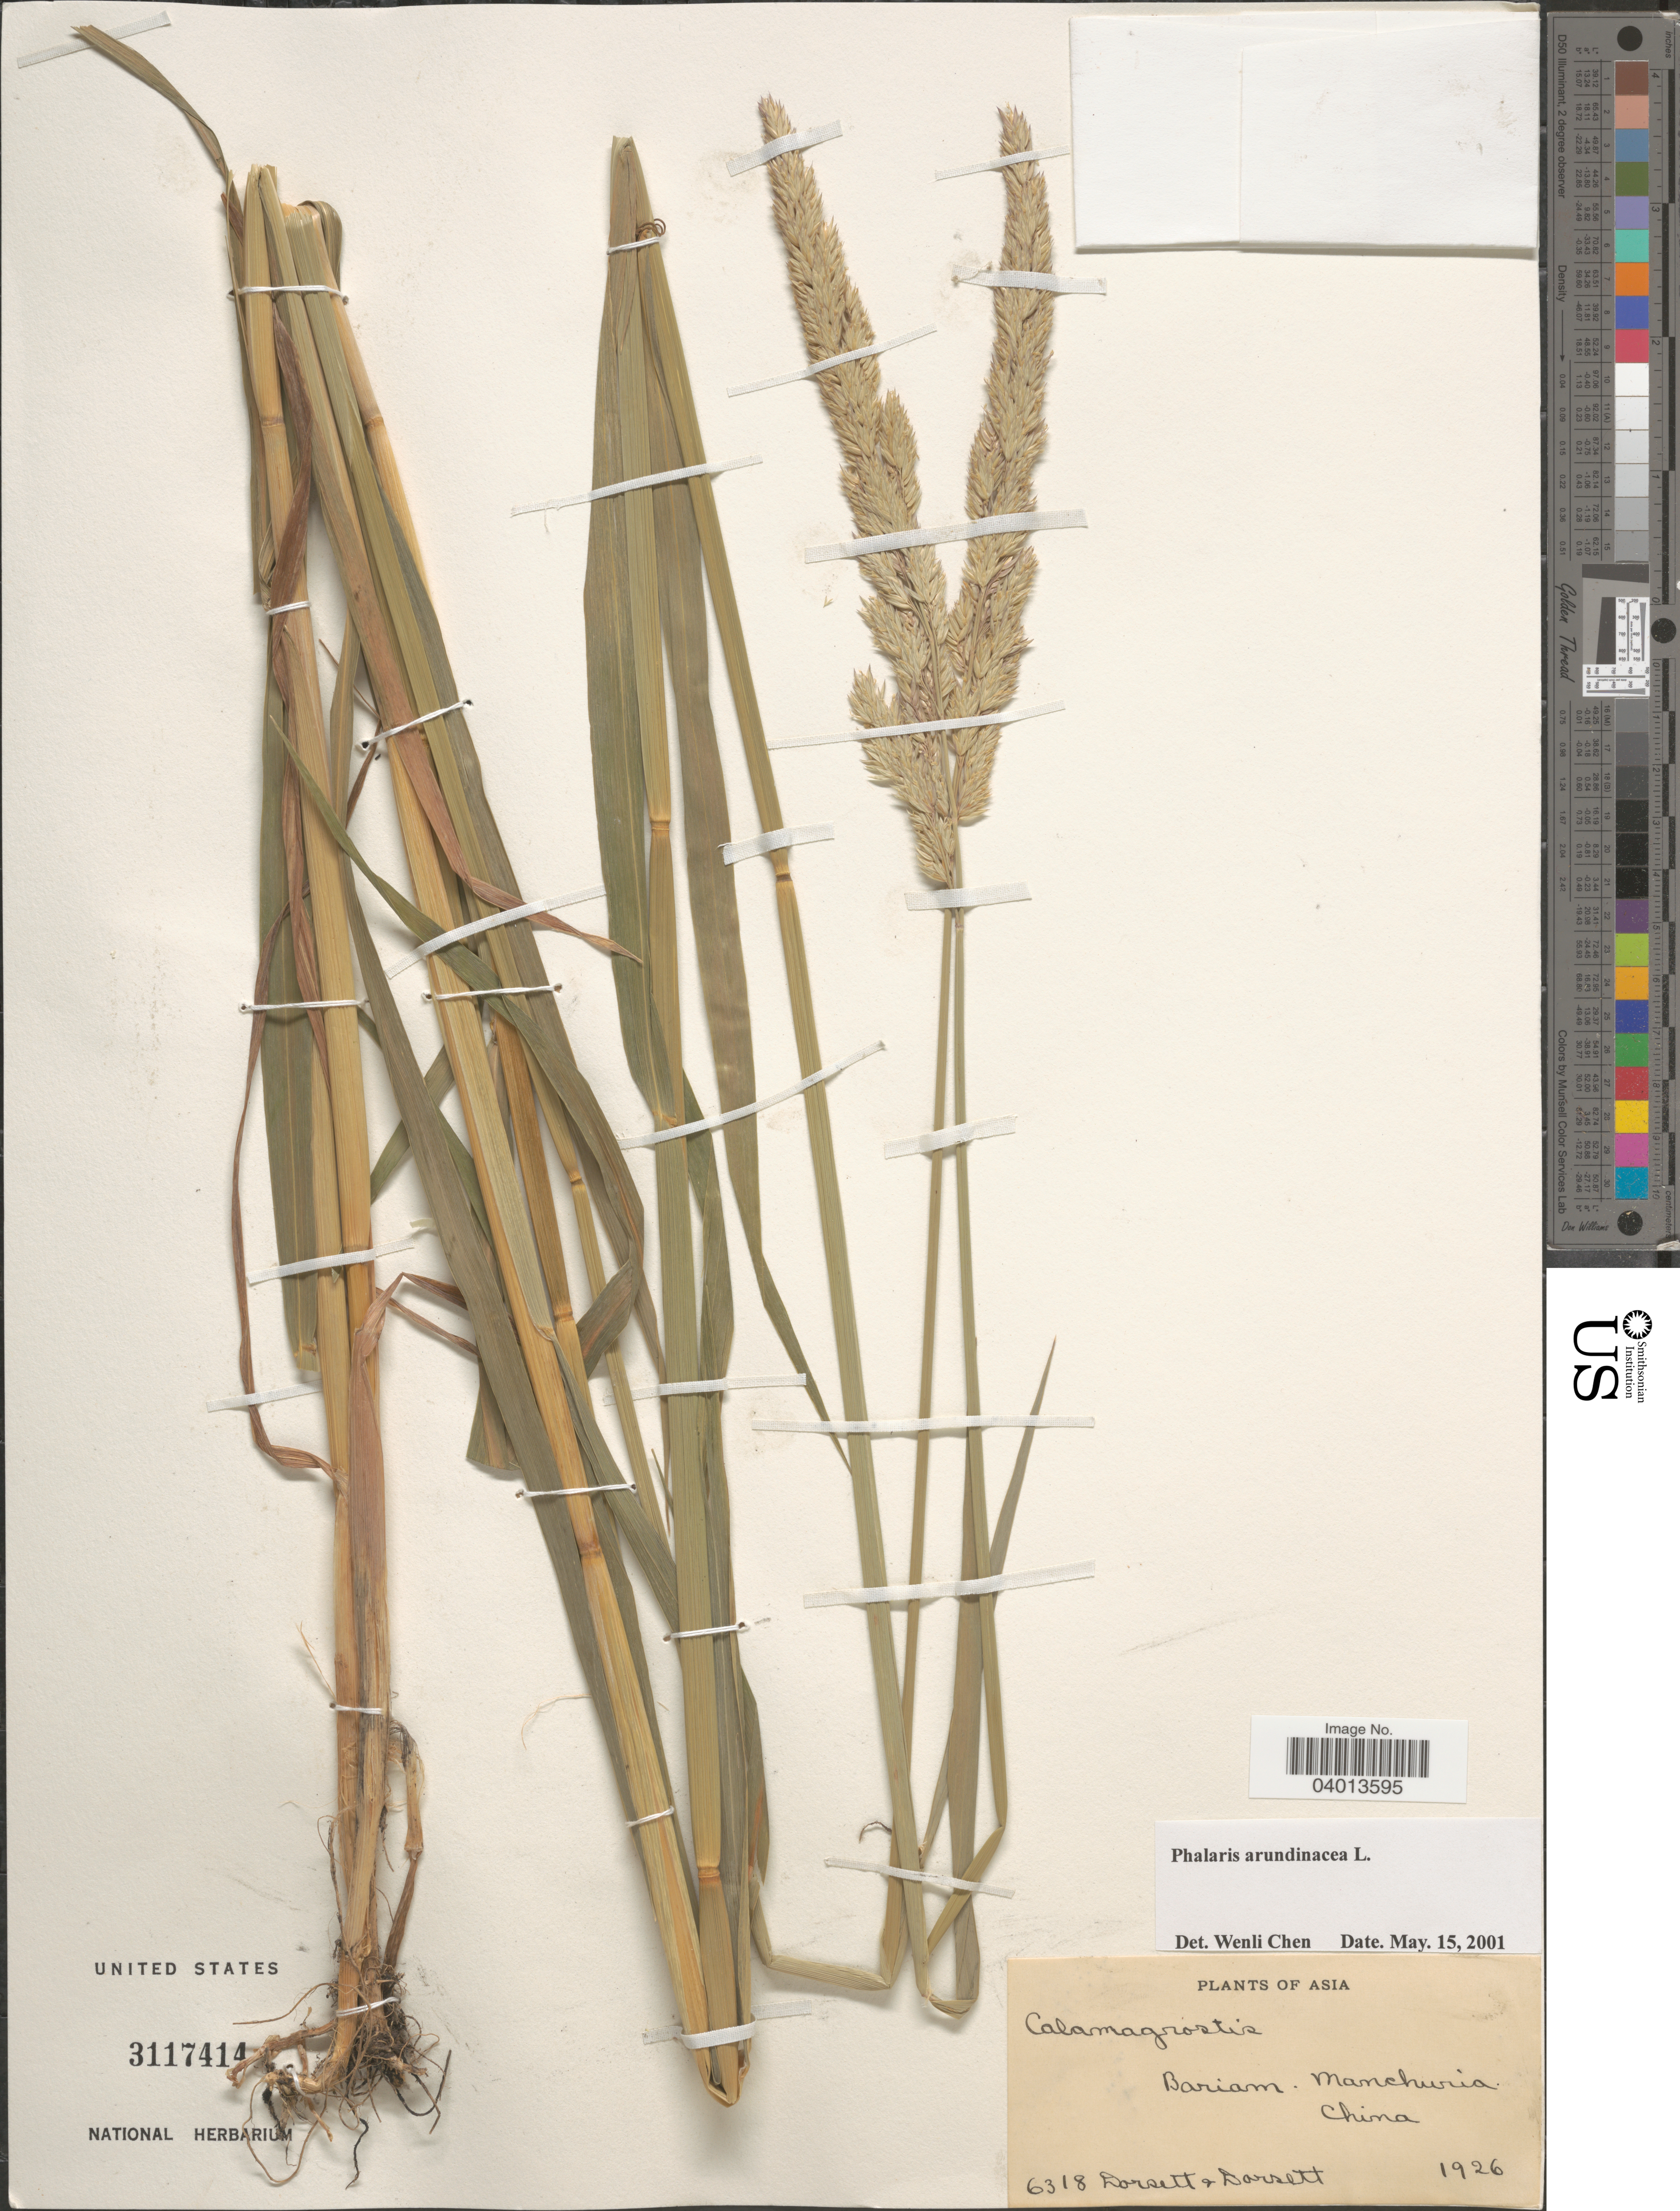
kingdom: Plantae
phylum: Tracheophyta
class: Liliopsida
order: Poales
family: Poaceae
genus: Phalaris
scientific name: Phalaris arundinacea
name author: L.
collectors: -- Dorsett & -- Dorsett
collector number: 6318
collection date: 1926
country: China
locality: Bariam. Manchuria.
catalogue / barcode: US 3117414